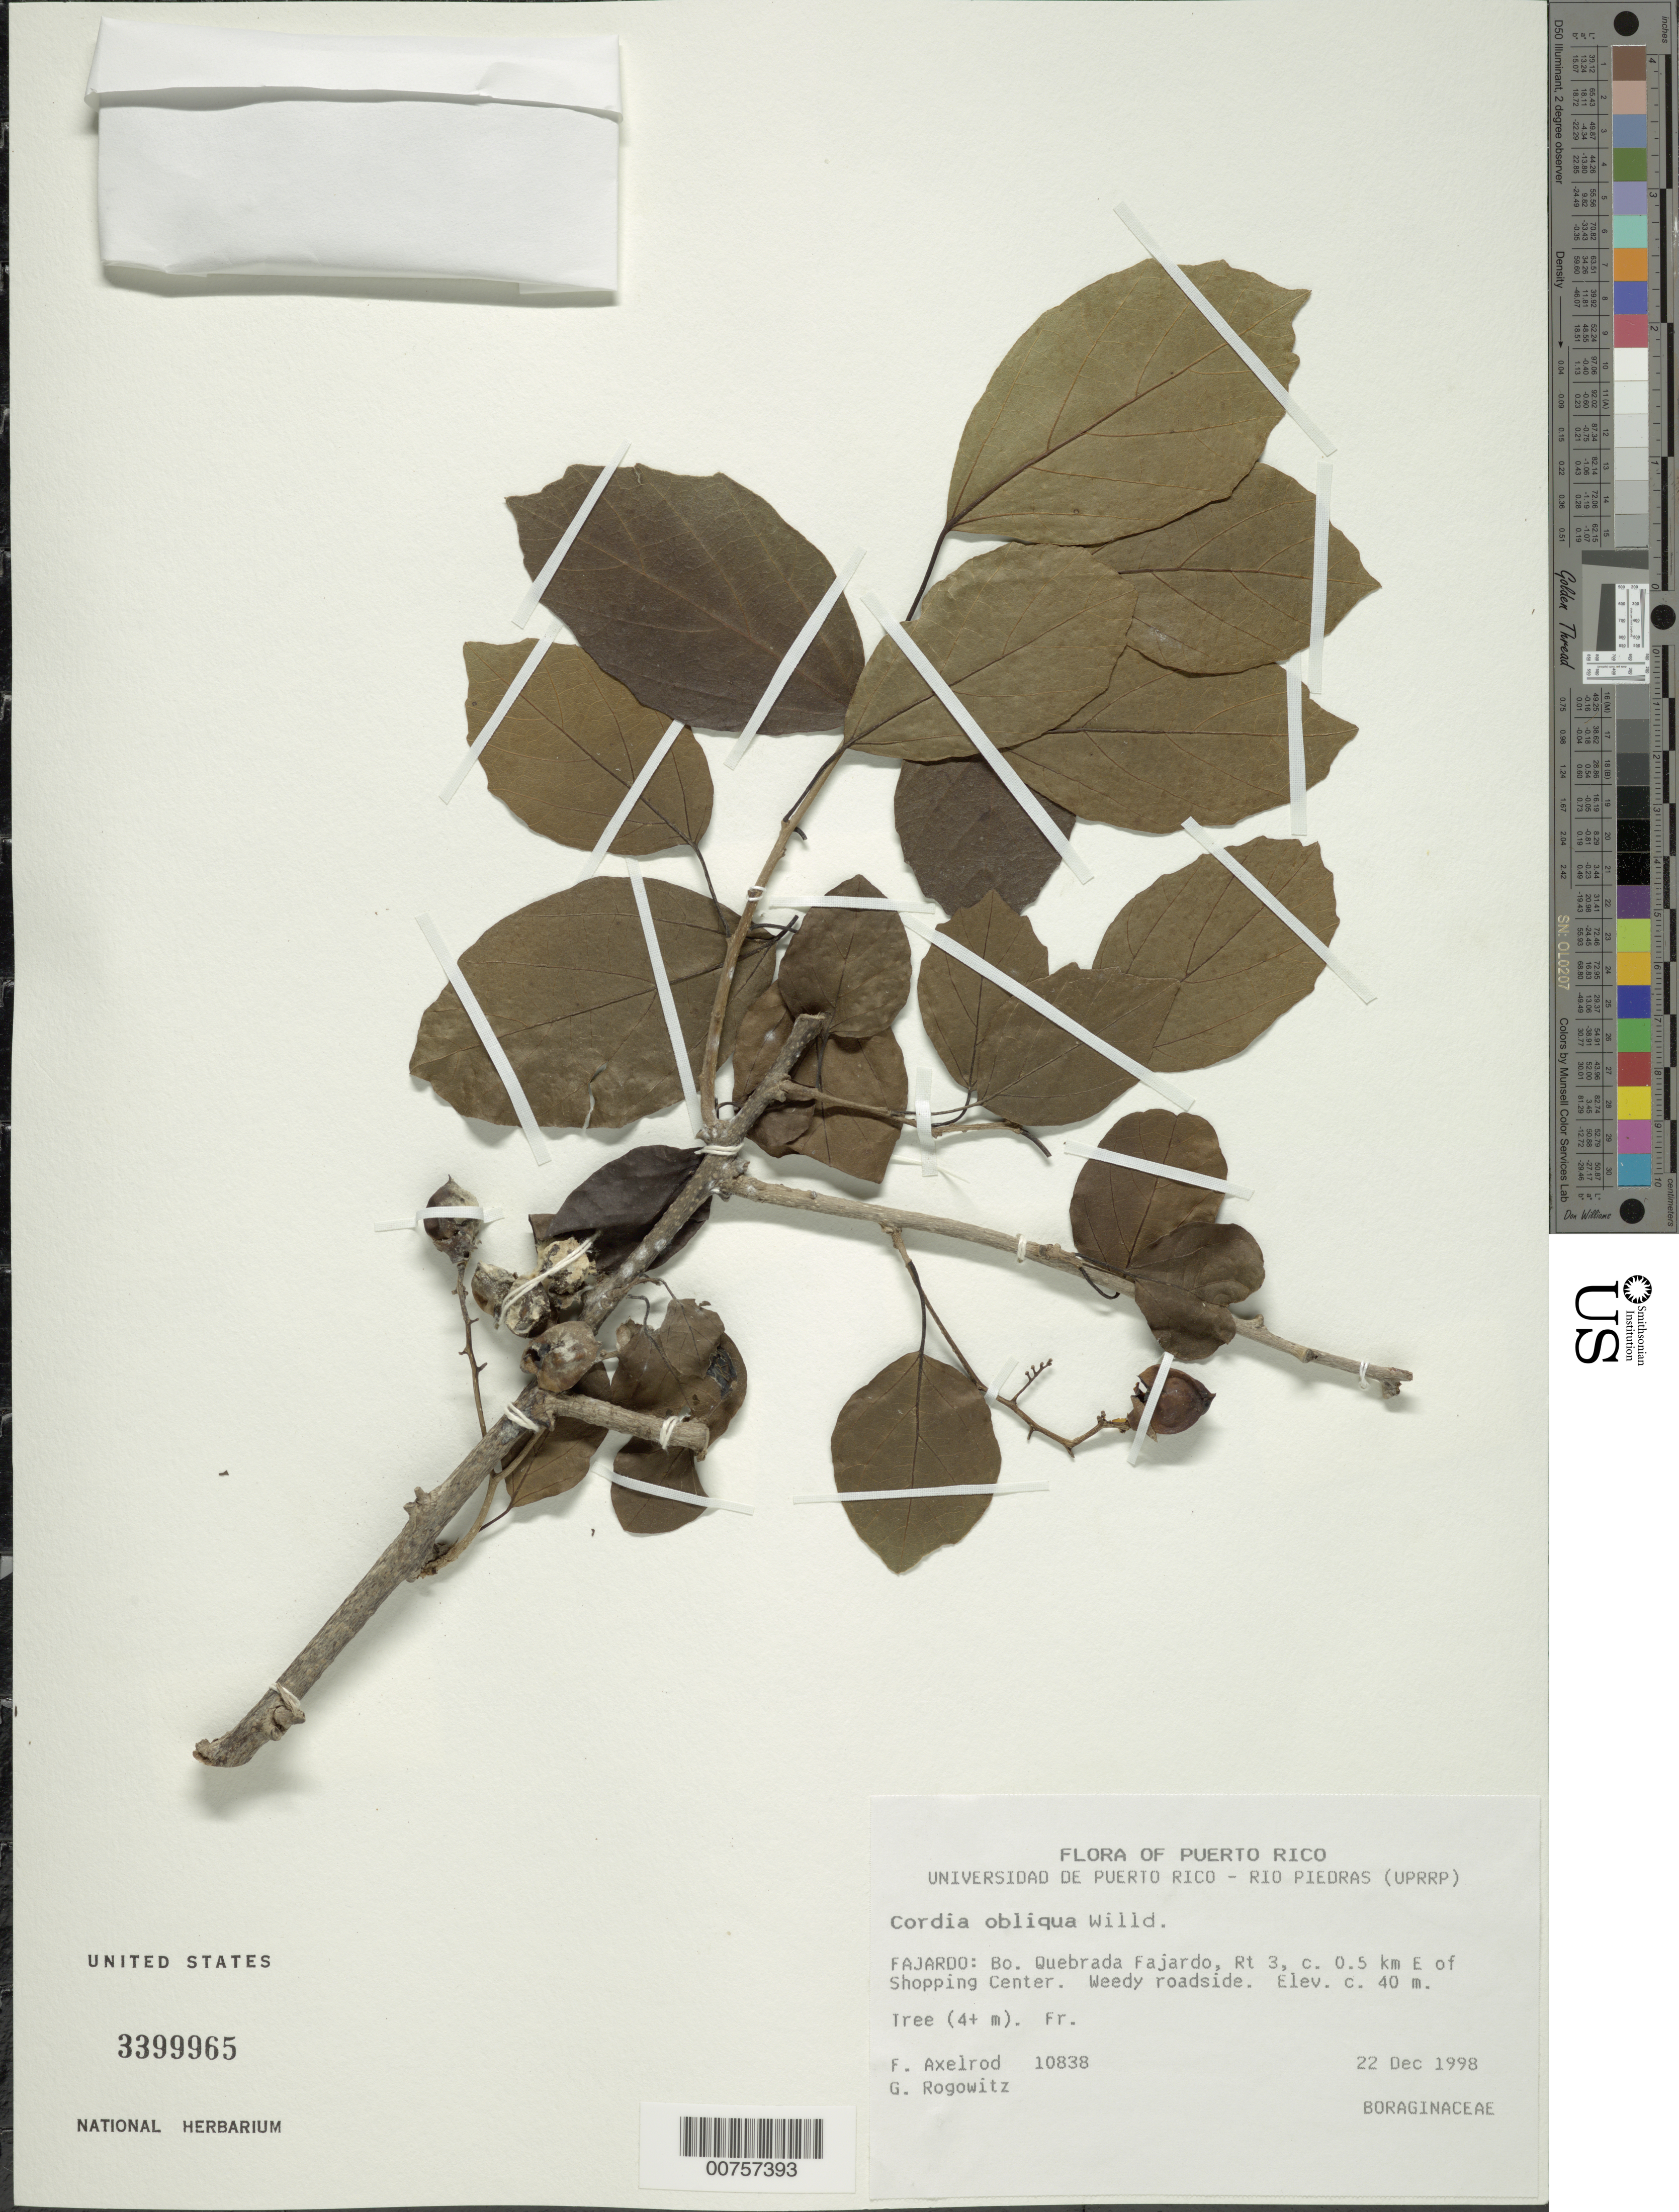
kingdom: Plantae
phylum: Tracheophyta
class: Magnoliopsida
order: Boraginales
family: Cordiaceae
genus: Cordia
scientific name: Cordia obliqua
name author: Willd.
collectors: F. S. Axelrod & G. Rogowitz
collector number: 10838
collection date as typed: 22 Dec 1998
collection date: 1998-12-22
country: Puerto Rico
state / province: Fajardo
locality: Fajardo: Bo. Quebrada Fajardo, Rt 3, c. 0.5 km E of Shopping Center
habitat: Weedy roadside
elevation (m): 40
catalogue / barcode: US 3399965